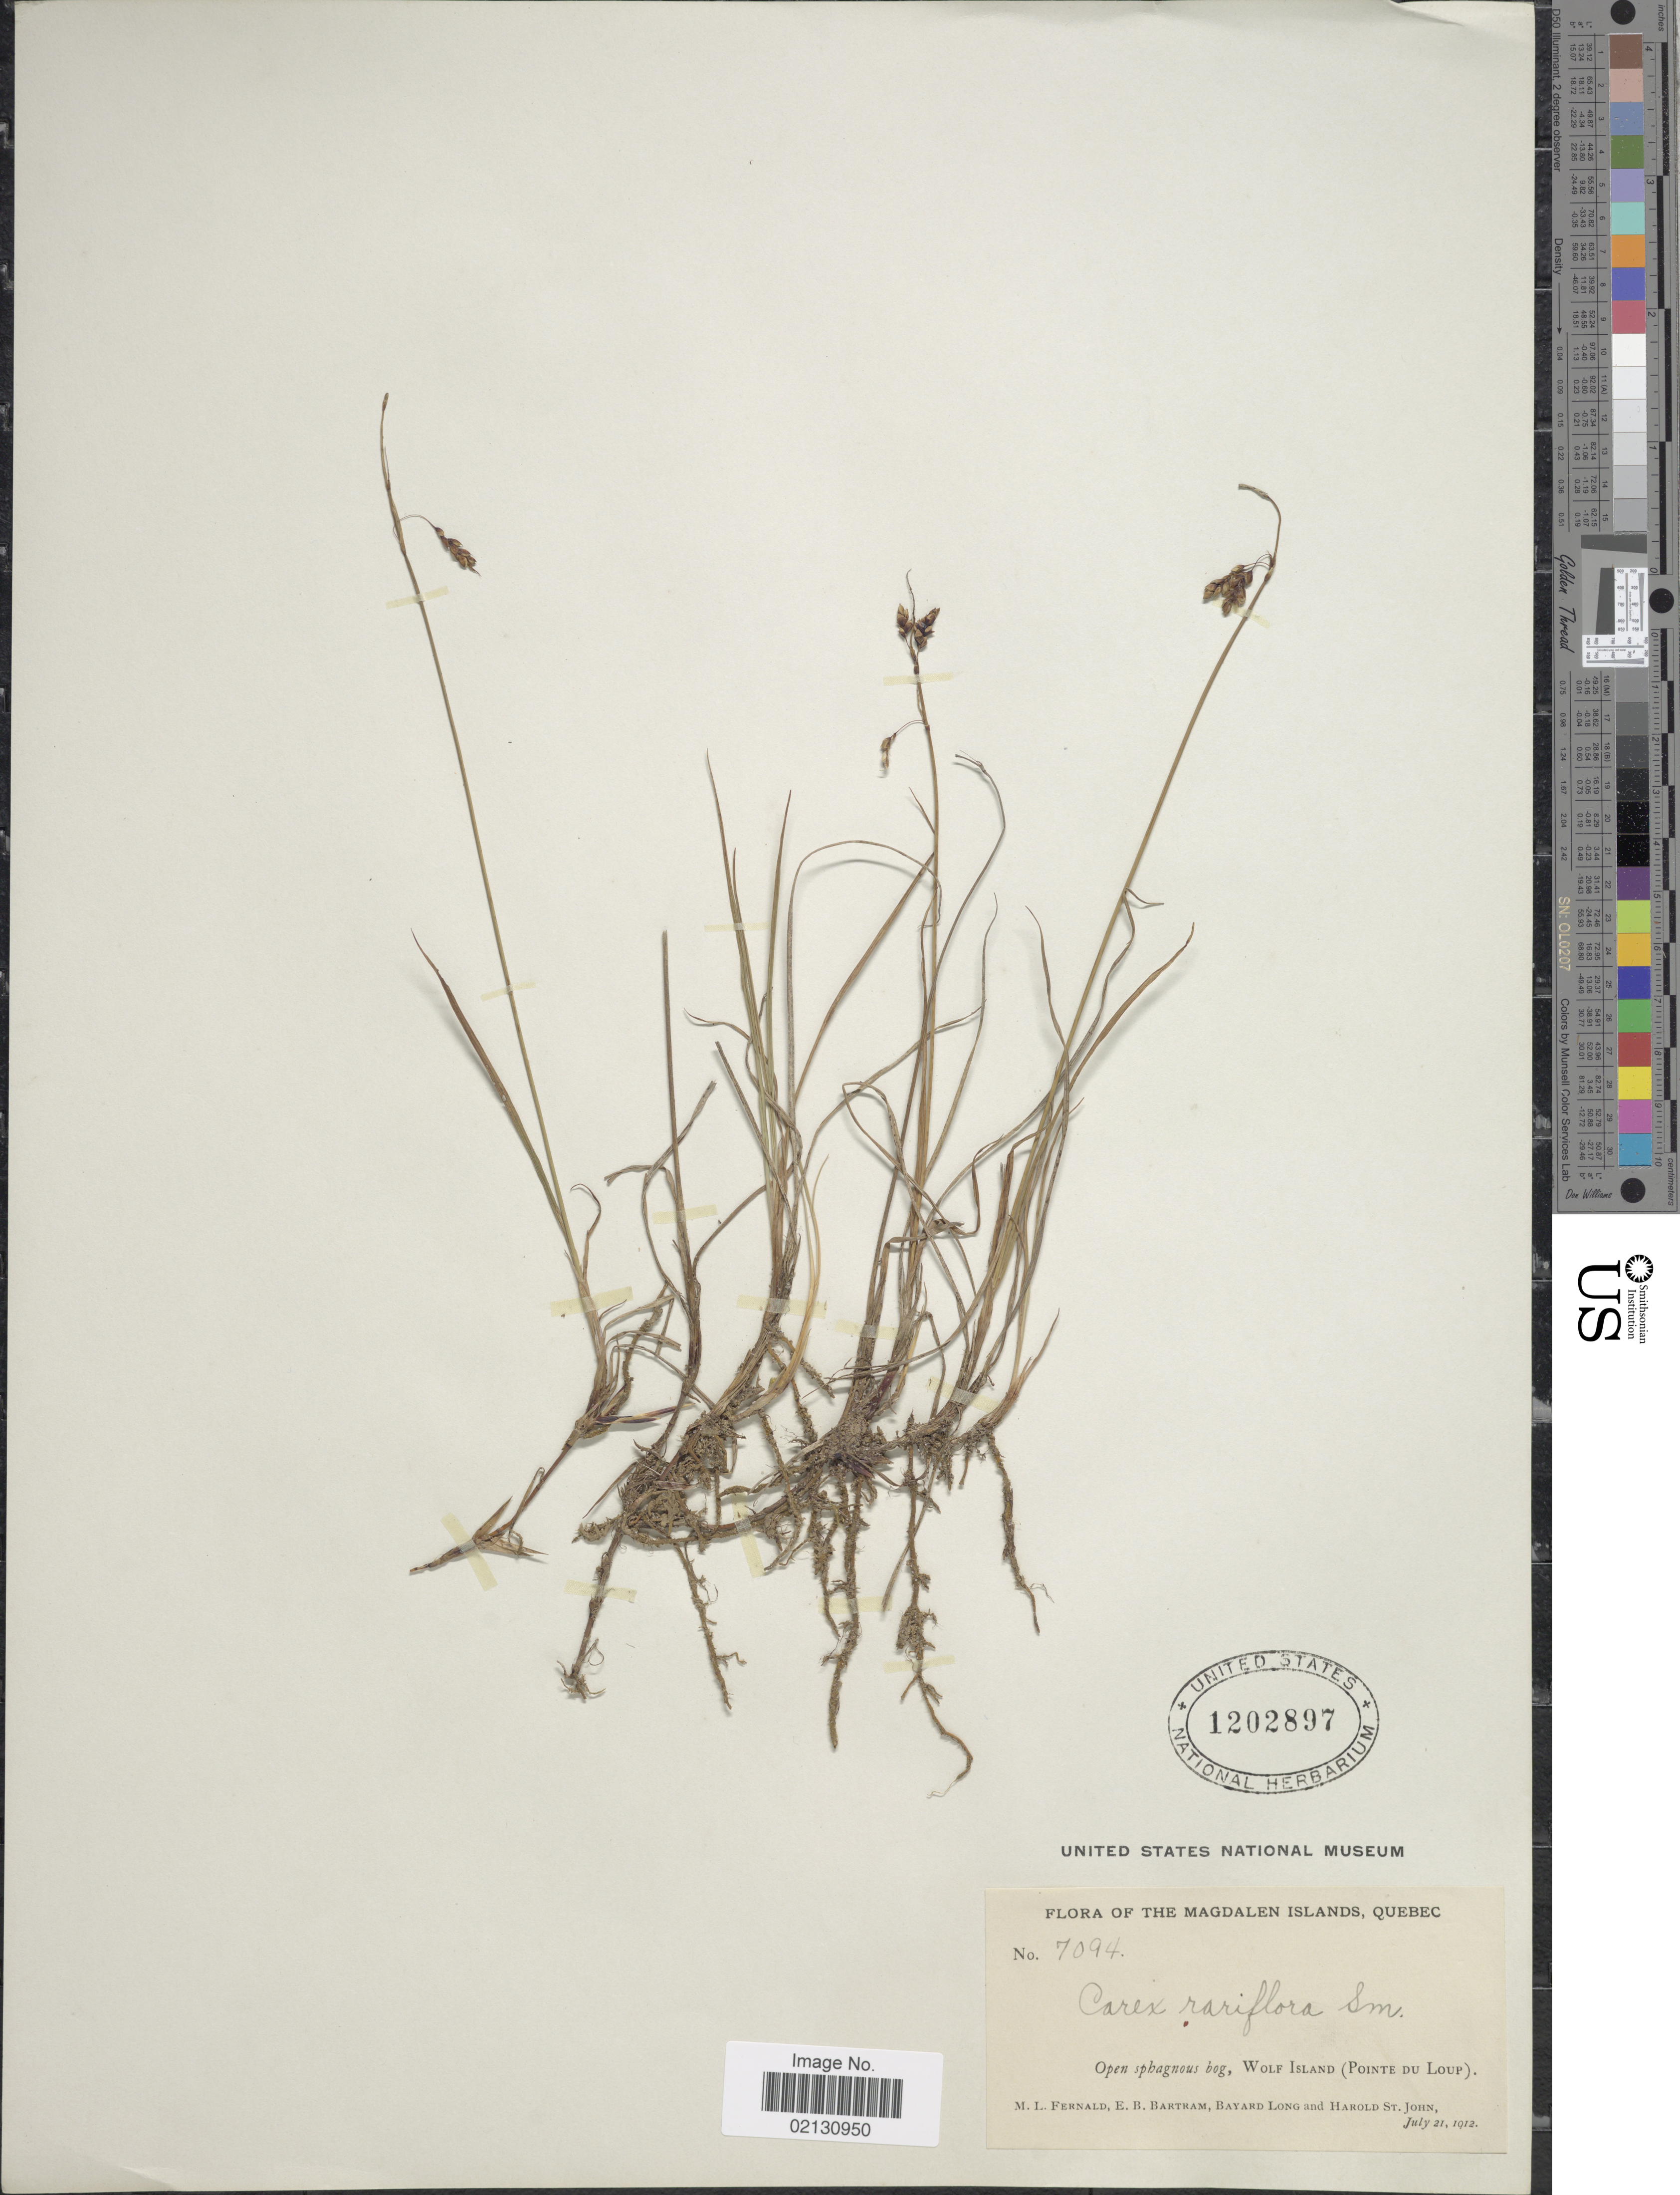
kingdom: Plantae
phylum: Tracheophyta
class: Liliopsida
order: Poales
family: Cyperaceae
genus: Carex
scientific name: Carex rariflora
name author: (Wahlenb.) Sm.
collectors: M. L. Fernald, E. B. Bartram, B. Long & H. St. John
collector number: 7094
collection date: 1912-07-21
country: Canada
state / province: Quebec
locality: Magdalen Islands. Wolf Island (Pointe du Loup)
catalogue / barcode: US 1202897